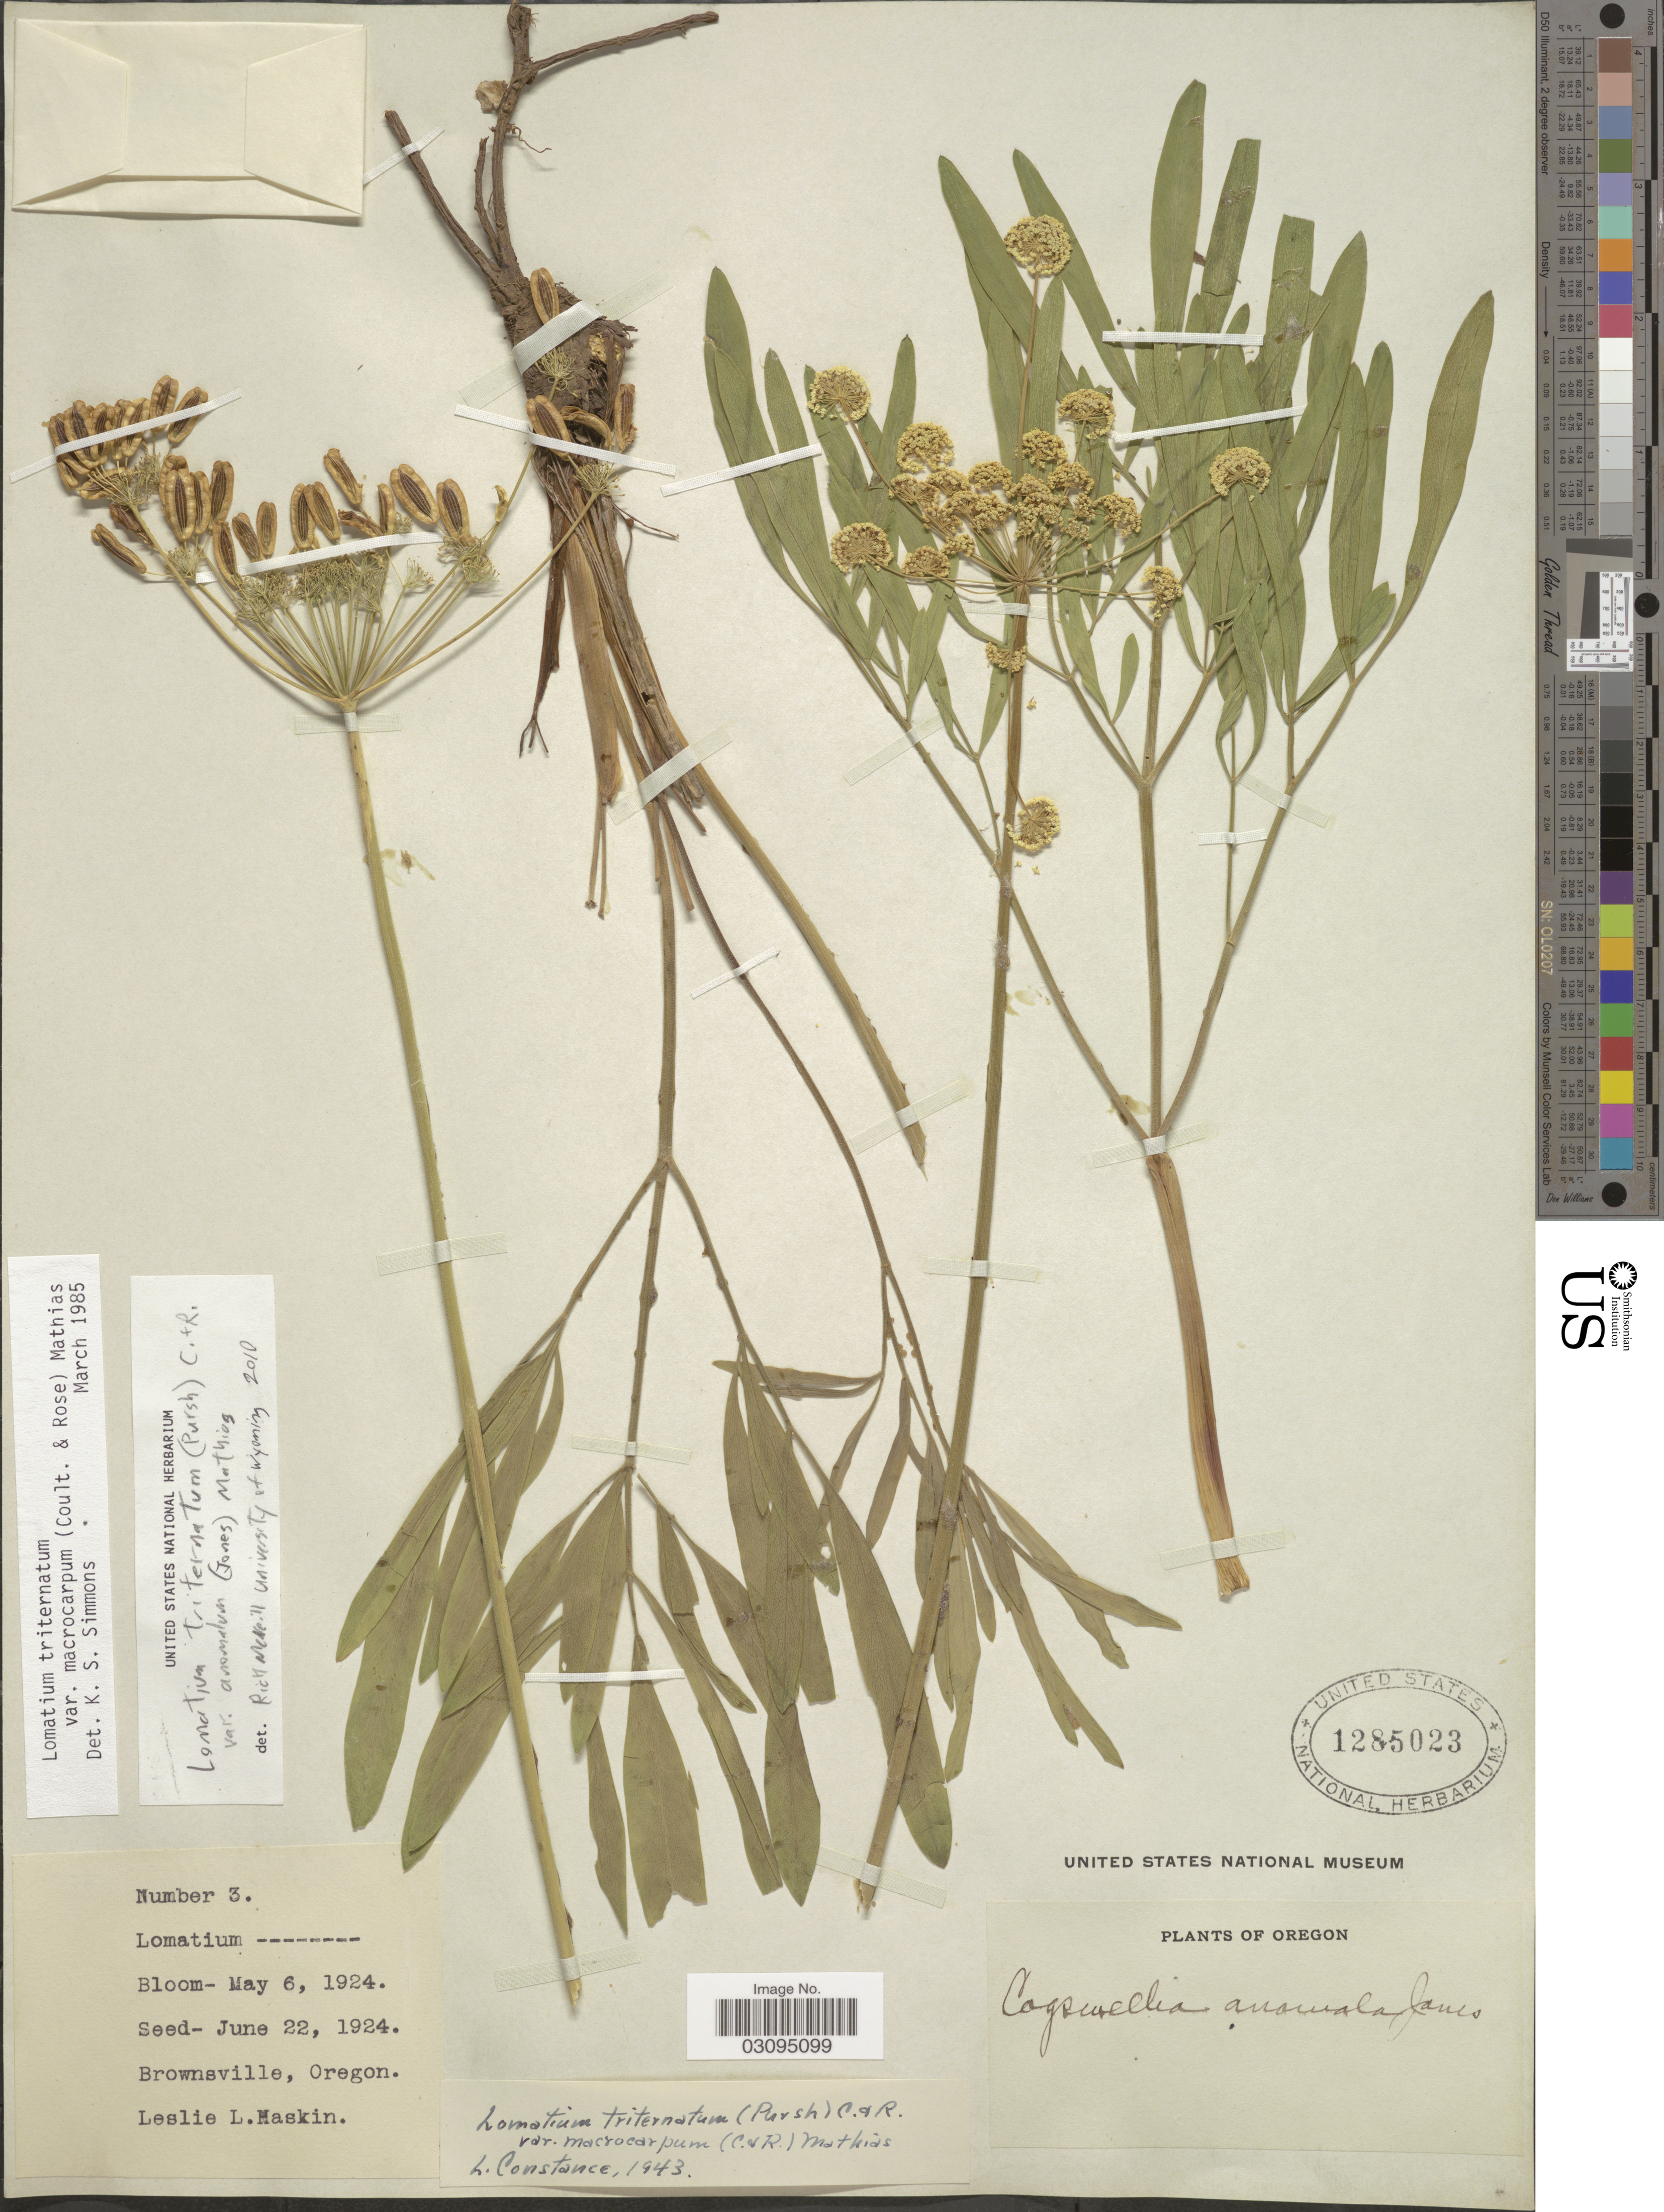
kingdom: Plantae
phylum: Tracheophyta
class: Magnoliopsida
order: Apiales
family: Apiaceae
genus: Lomatium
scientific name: Lomatium triternatum var. anomalum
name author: (M.E. Jones ex J.M. Coult. & Rose) Mathias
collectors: L. Maskin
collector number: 3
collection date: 1924-06-22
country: United States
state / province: Oregon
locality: Brownsville.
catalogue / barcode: US 1285023